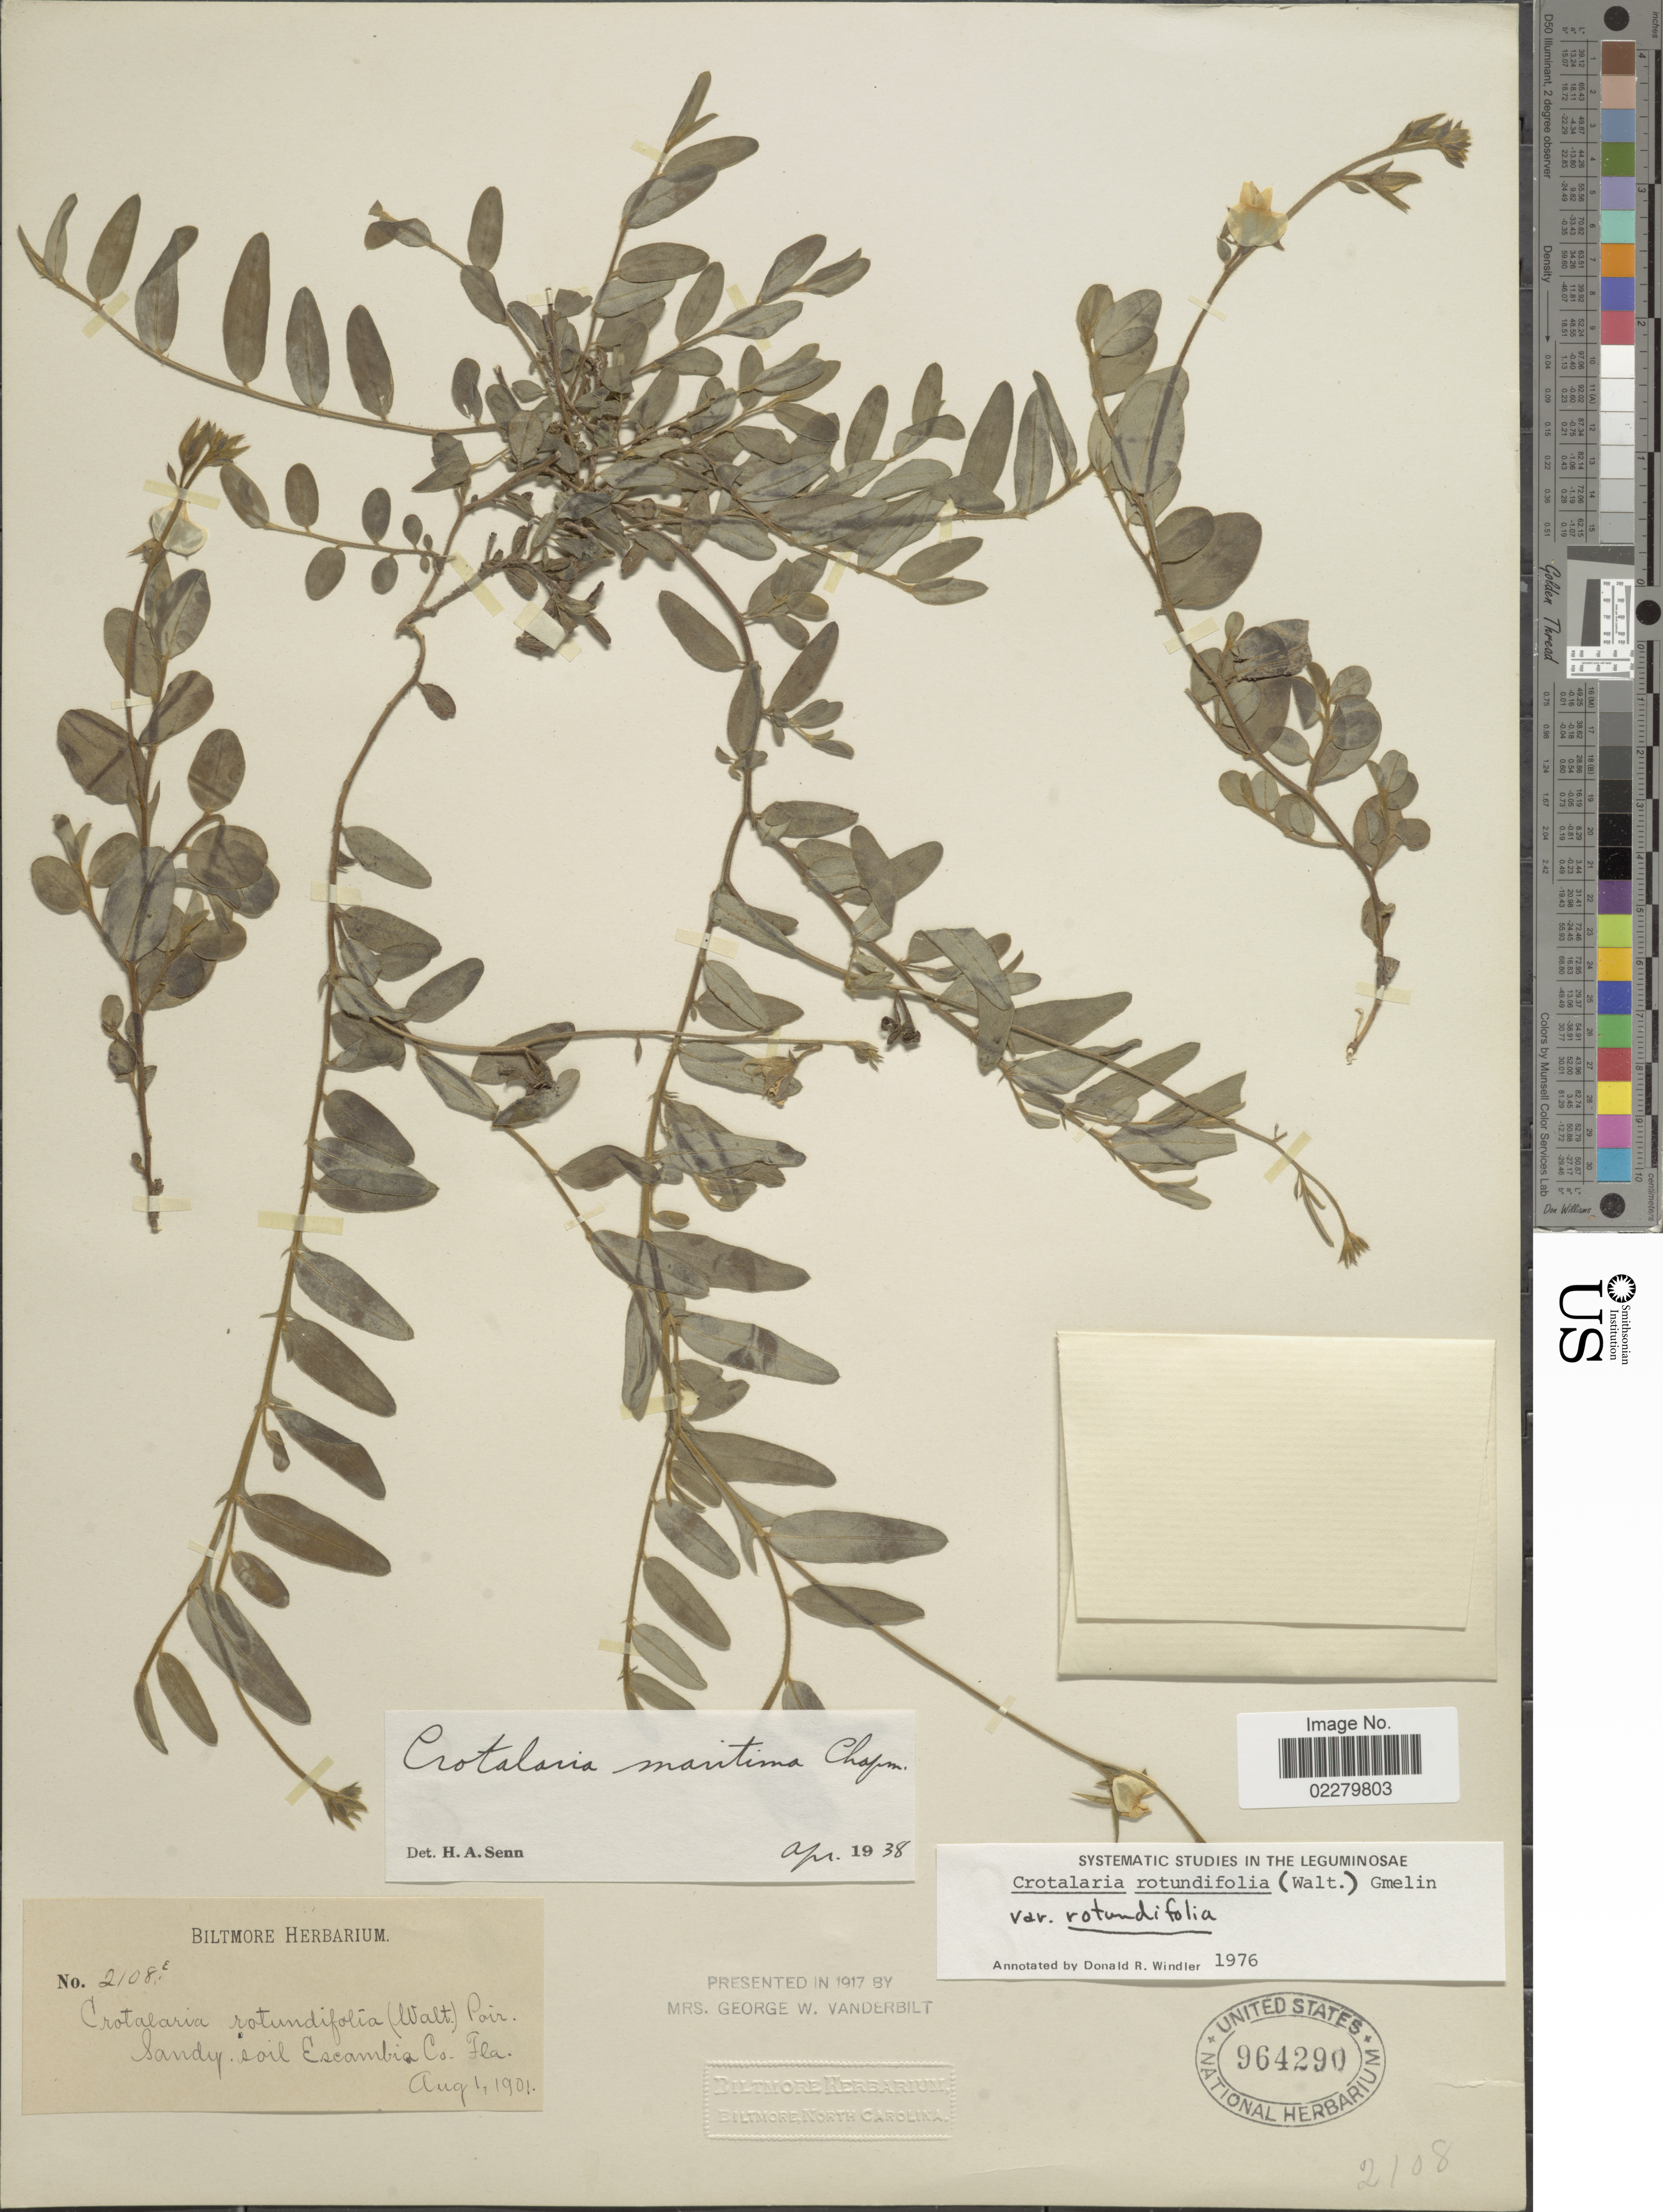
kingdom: Plantae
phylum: Tracheophyta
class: Magnoliopsida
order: Fabales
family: Fabaceae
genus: Crotalaria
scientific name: Crotalaria rotundifolia var. rotundifolia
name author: (Walter) J.F. Gmel.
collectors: ex herb. Biltmore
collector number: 2108e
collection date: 1901-08-01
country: United States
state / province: Florida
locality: Sandy soil. Escambia Co. Fla.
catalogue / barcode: US 964290